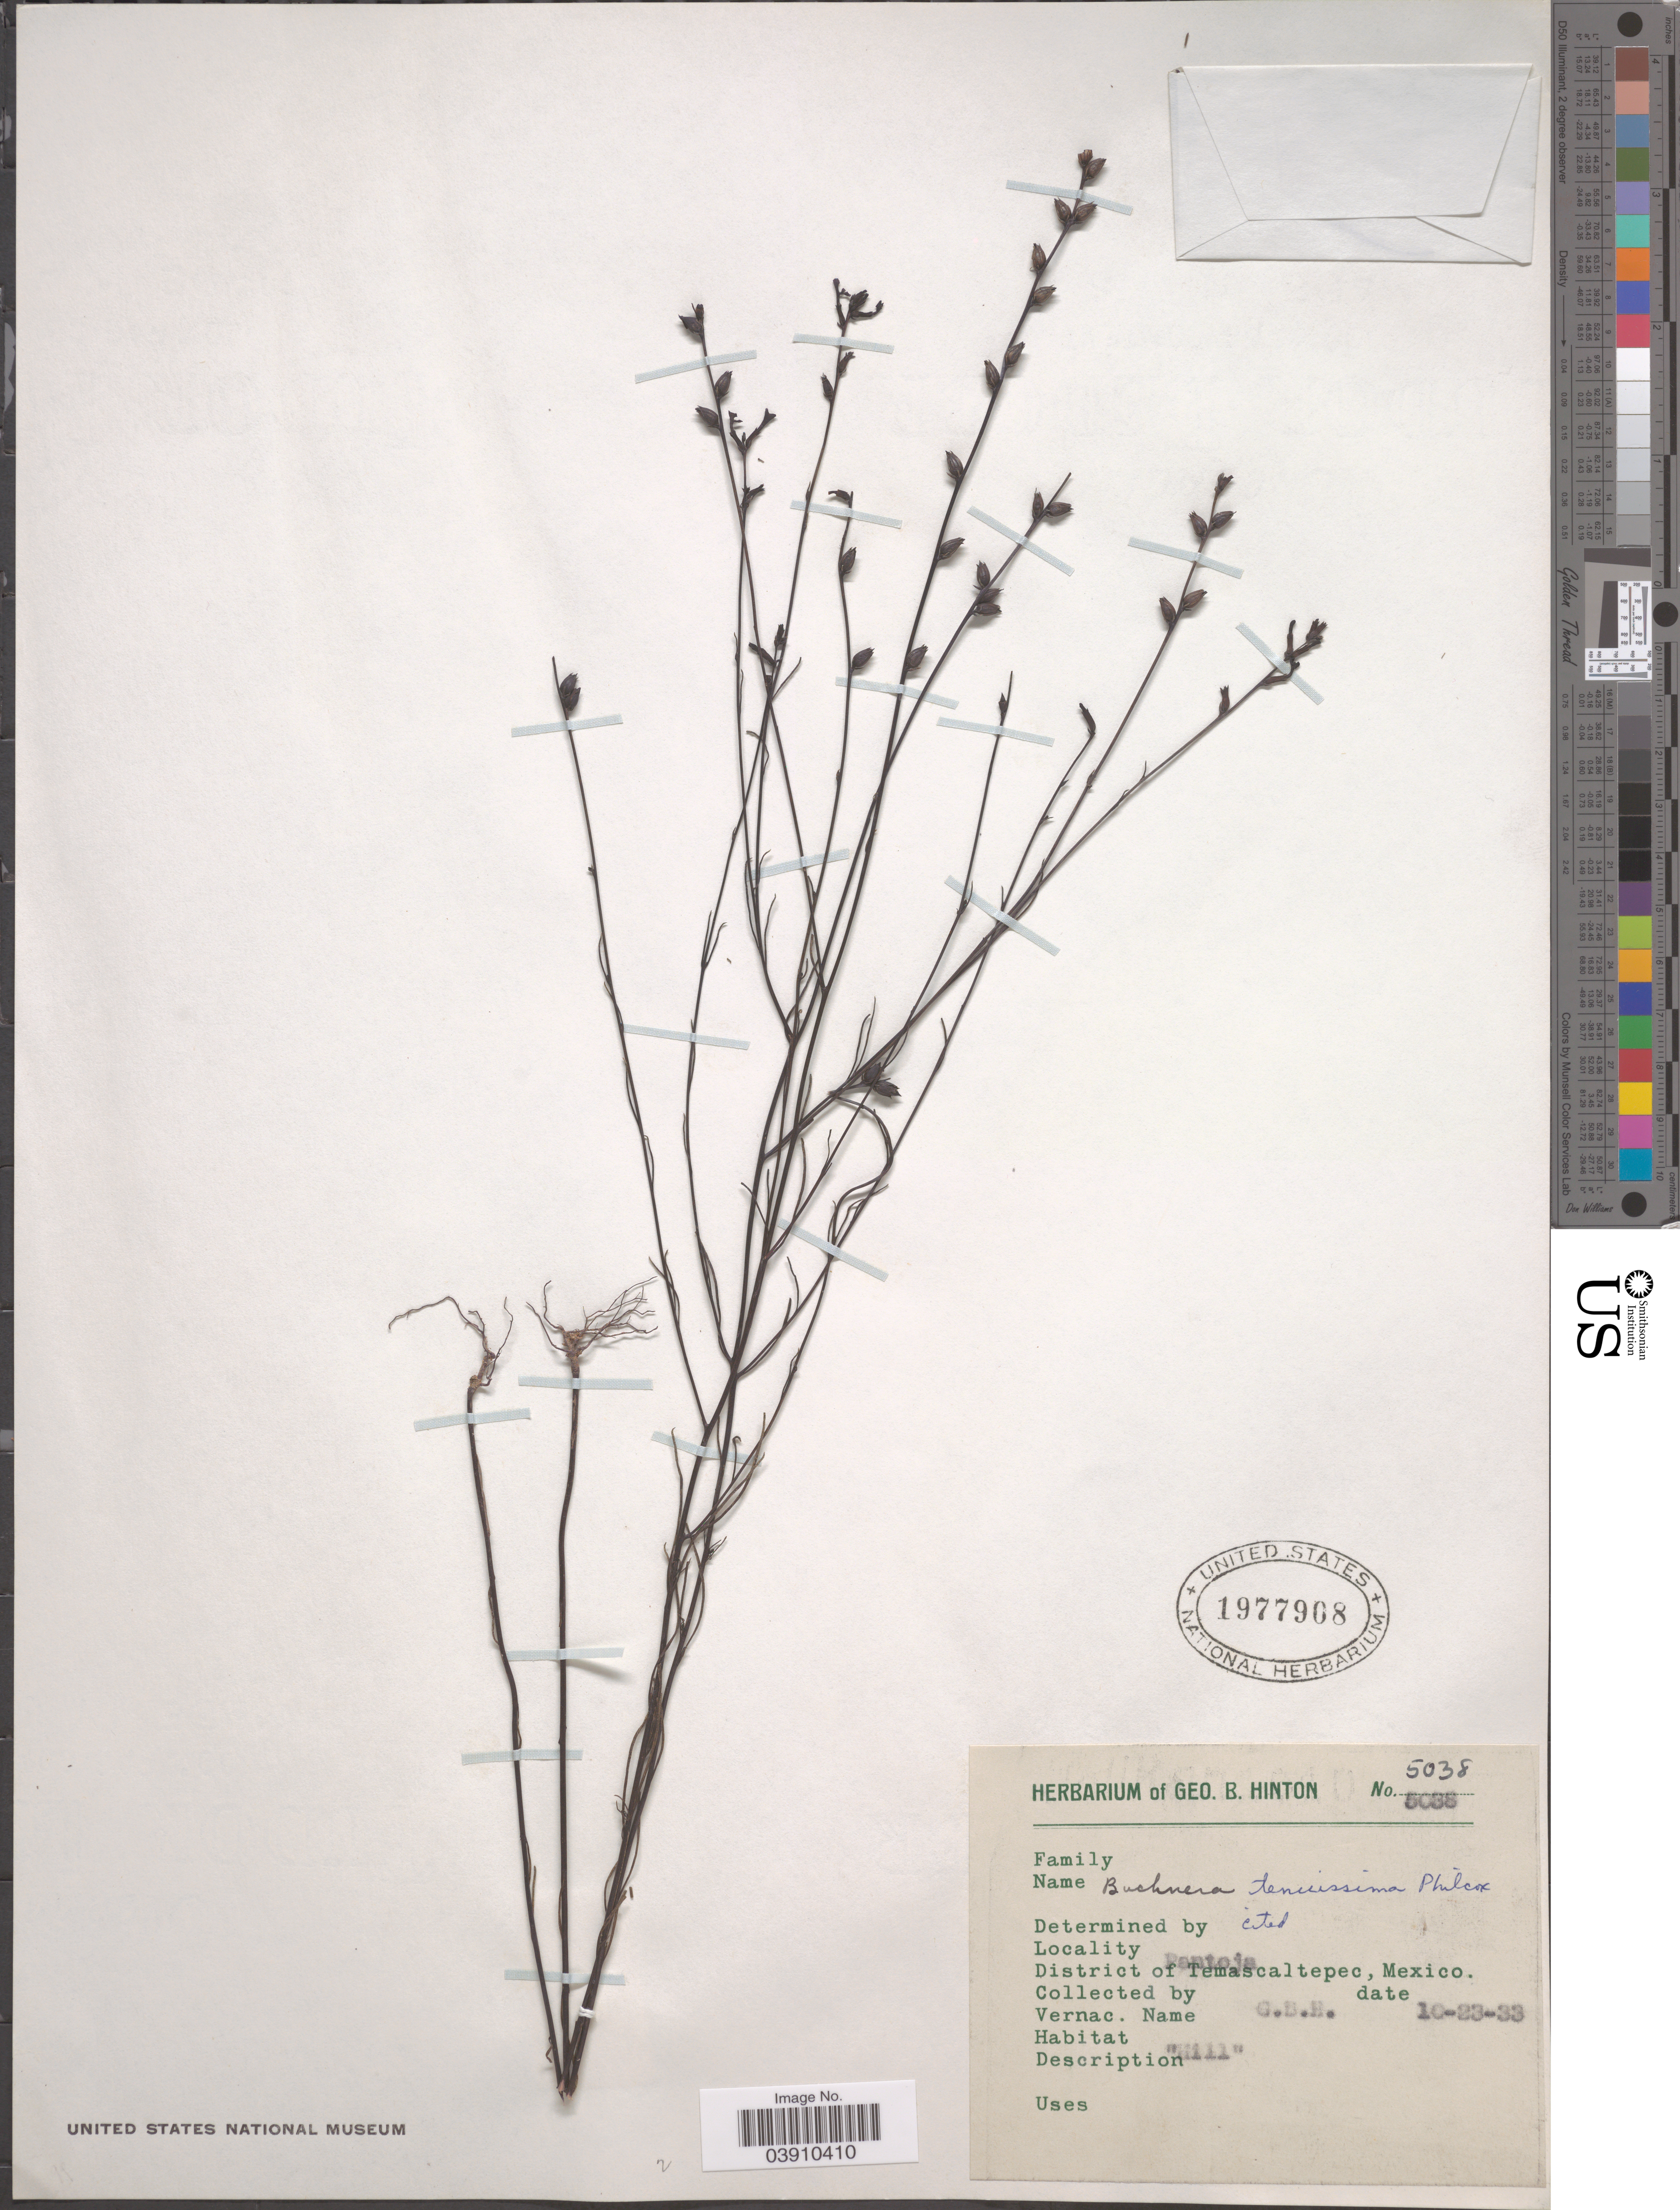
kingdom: Plantae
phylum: Tracheophyta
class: Magnoliopsida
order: Lamiales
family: Orobanchaceae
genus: Buchnera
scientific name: Buchnera tenuissima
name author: Philcox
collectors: G. B. Hinton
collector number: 5038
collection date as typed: Transcribed d/m/y: 23/10/33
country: Mexico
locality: Pantoja District of Temascaltepec.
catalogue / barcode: US 1977908